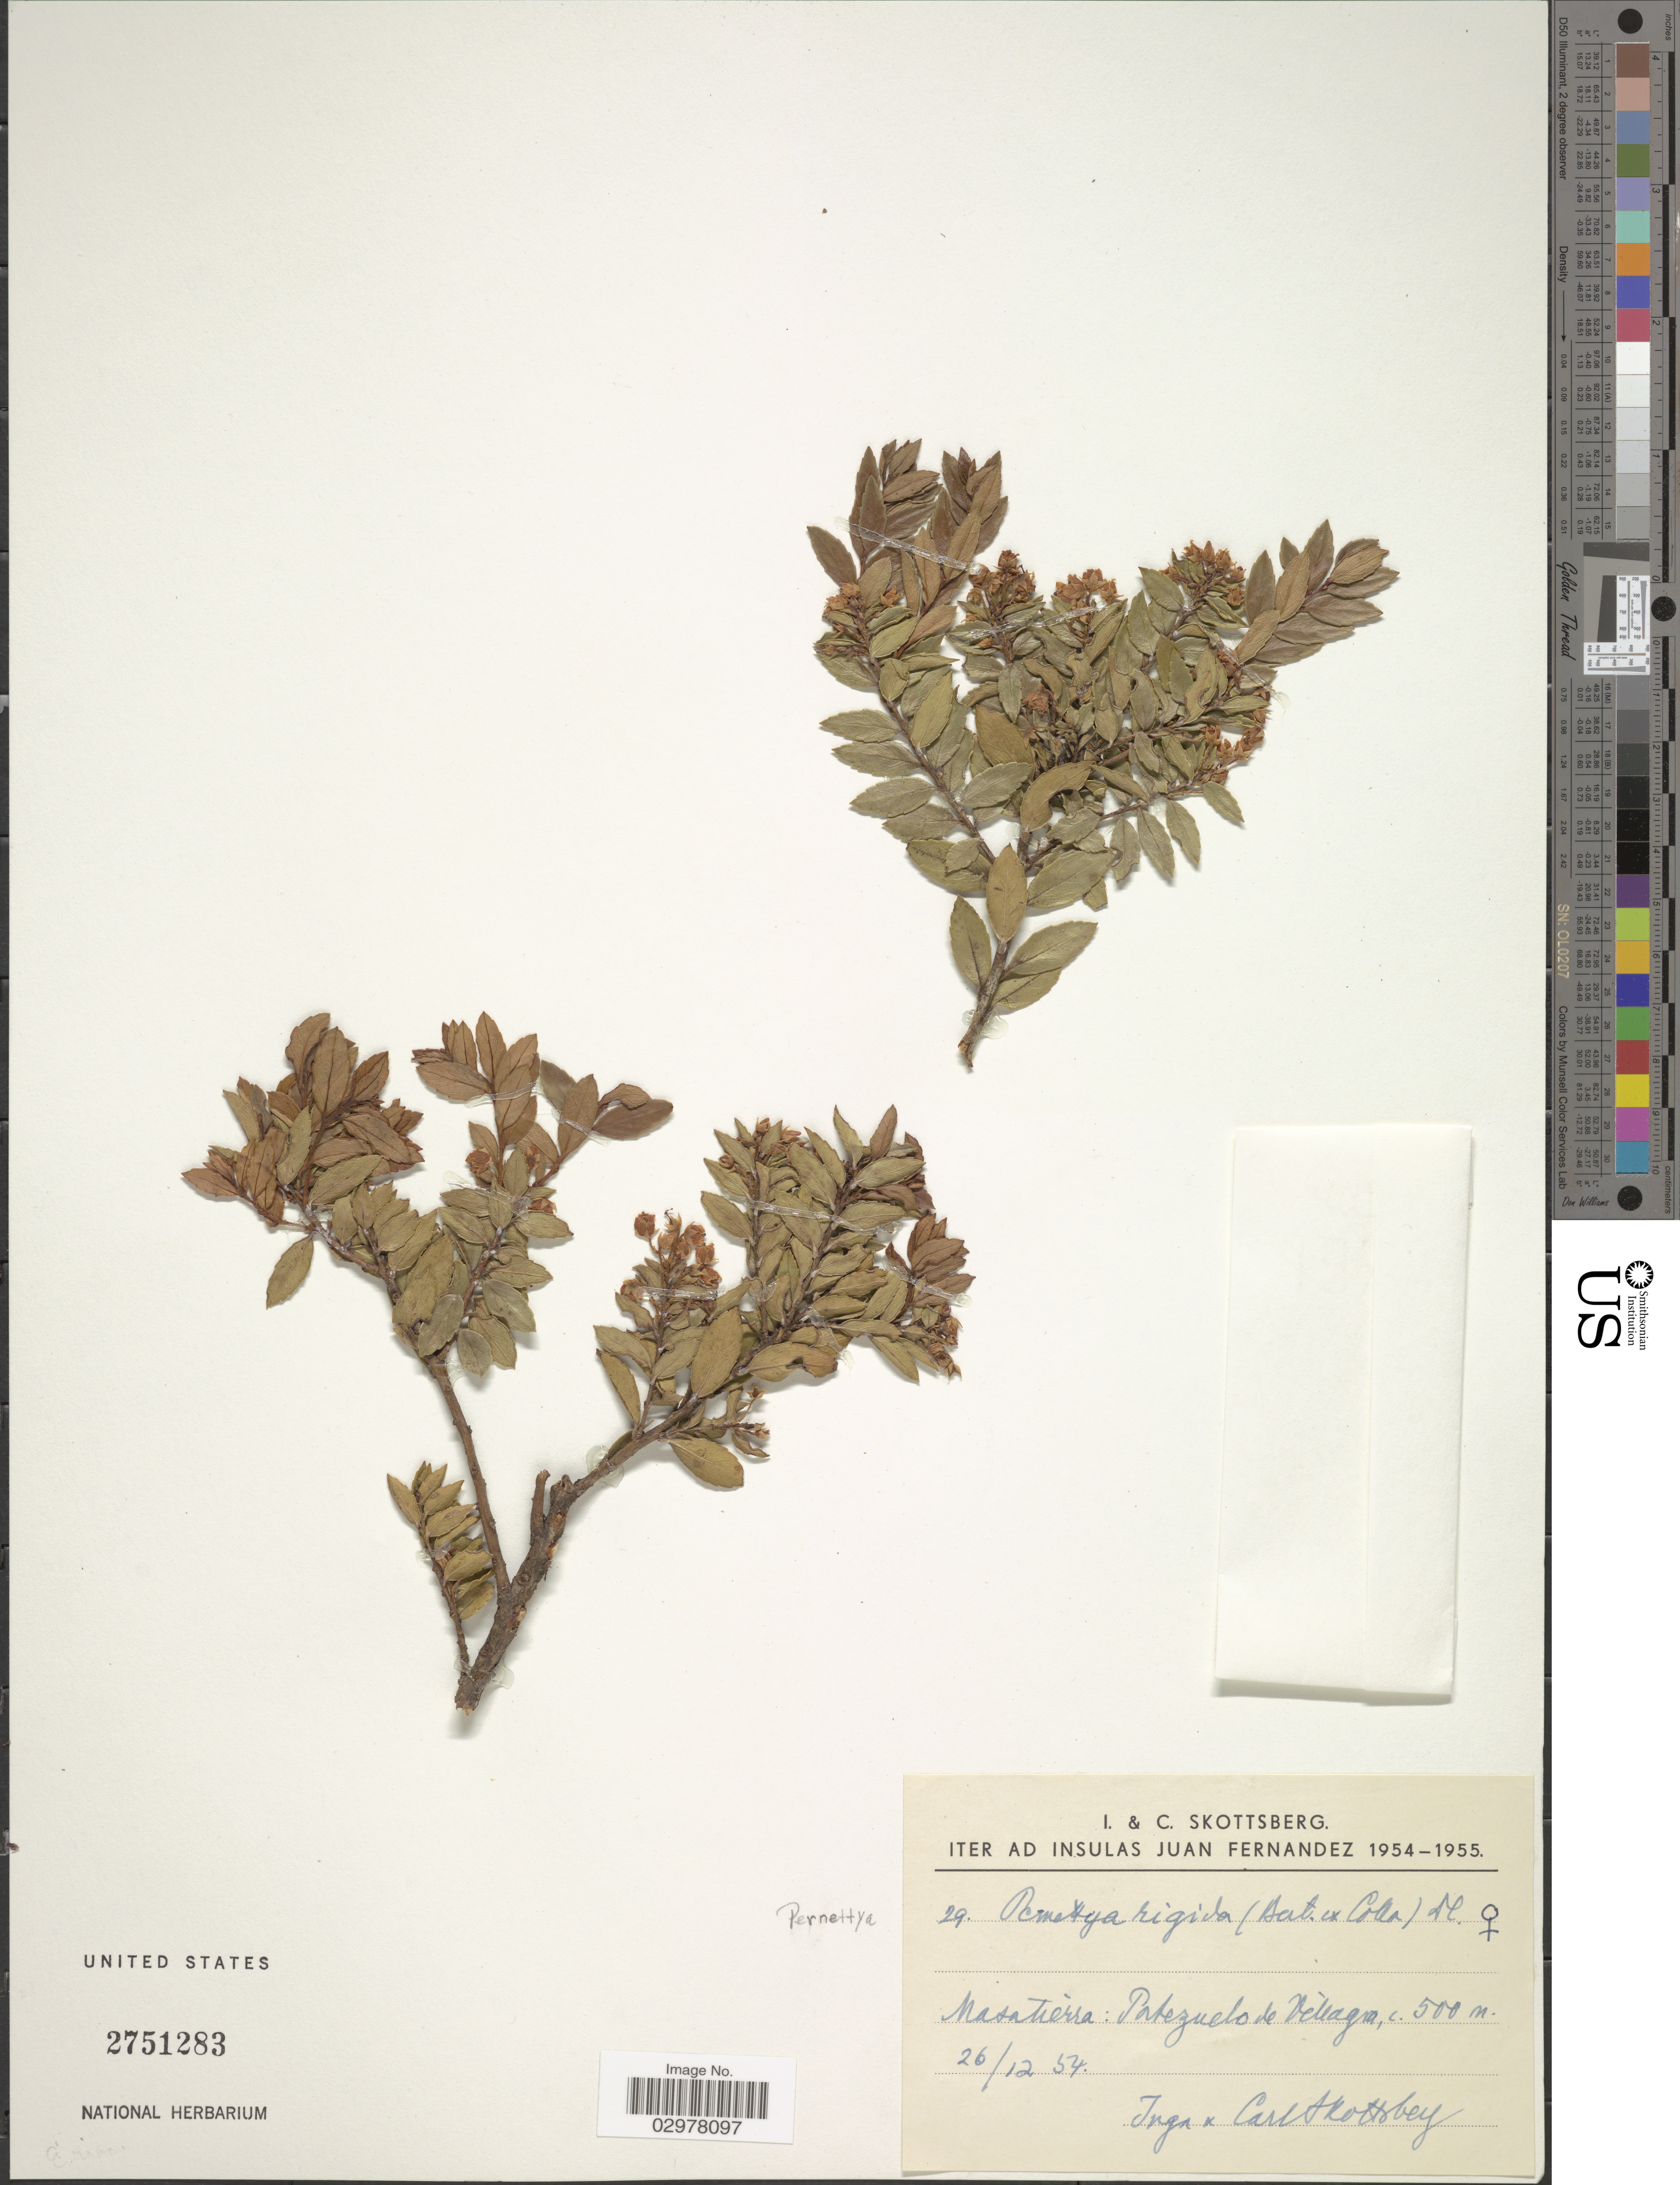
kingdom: Plantae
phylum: Tracheophyta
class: Magnoliopsida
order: Ericales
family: Ericaceae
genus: Pernettya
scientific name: Pernettya rigida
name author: (Bertero ex Colla) DC.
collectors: I. Skottsberg & C. Skottsberg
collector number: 29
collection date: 1954-12-26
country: Chile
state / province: Valparaíso (V)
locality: Juan Fernandez. Masatierra: Portezuelo de Villagra.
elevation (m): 500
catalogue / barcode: US 2751283